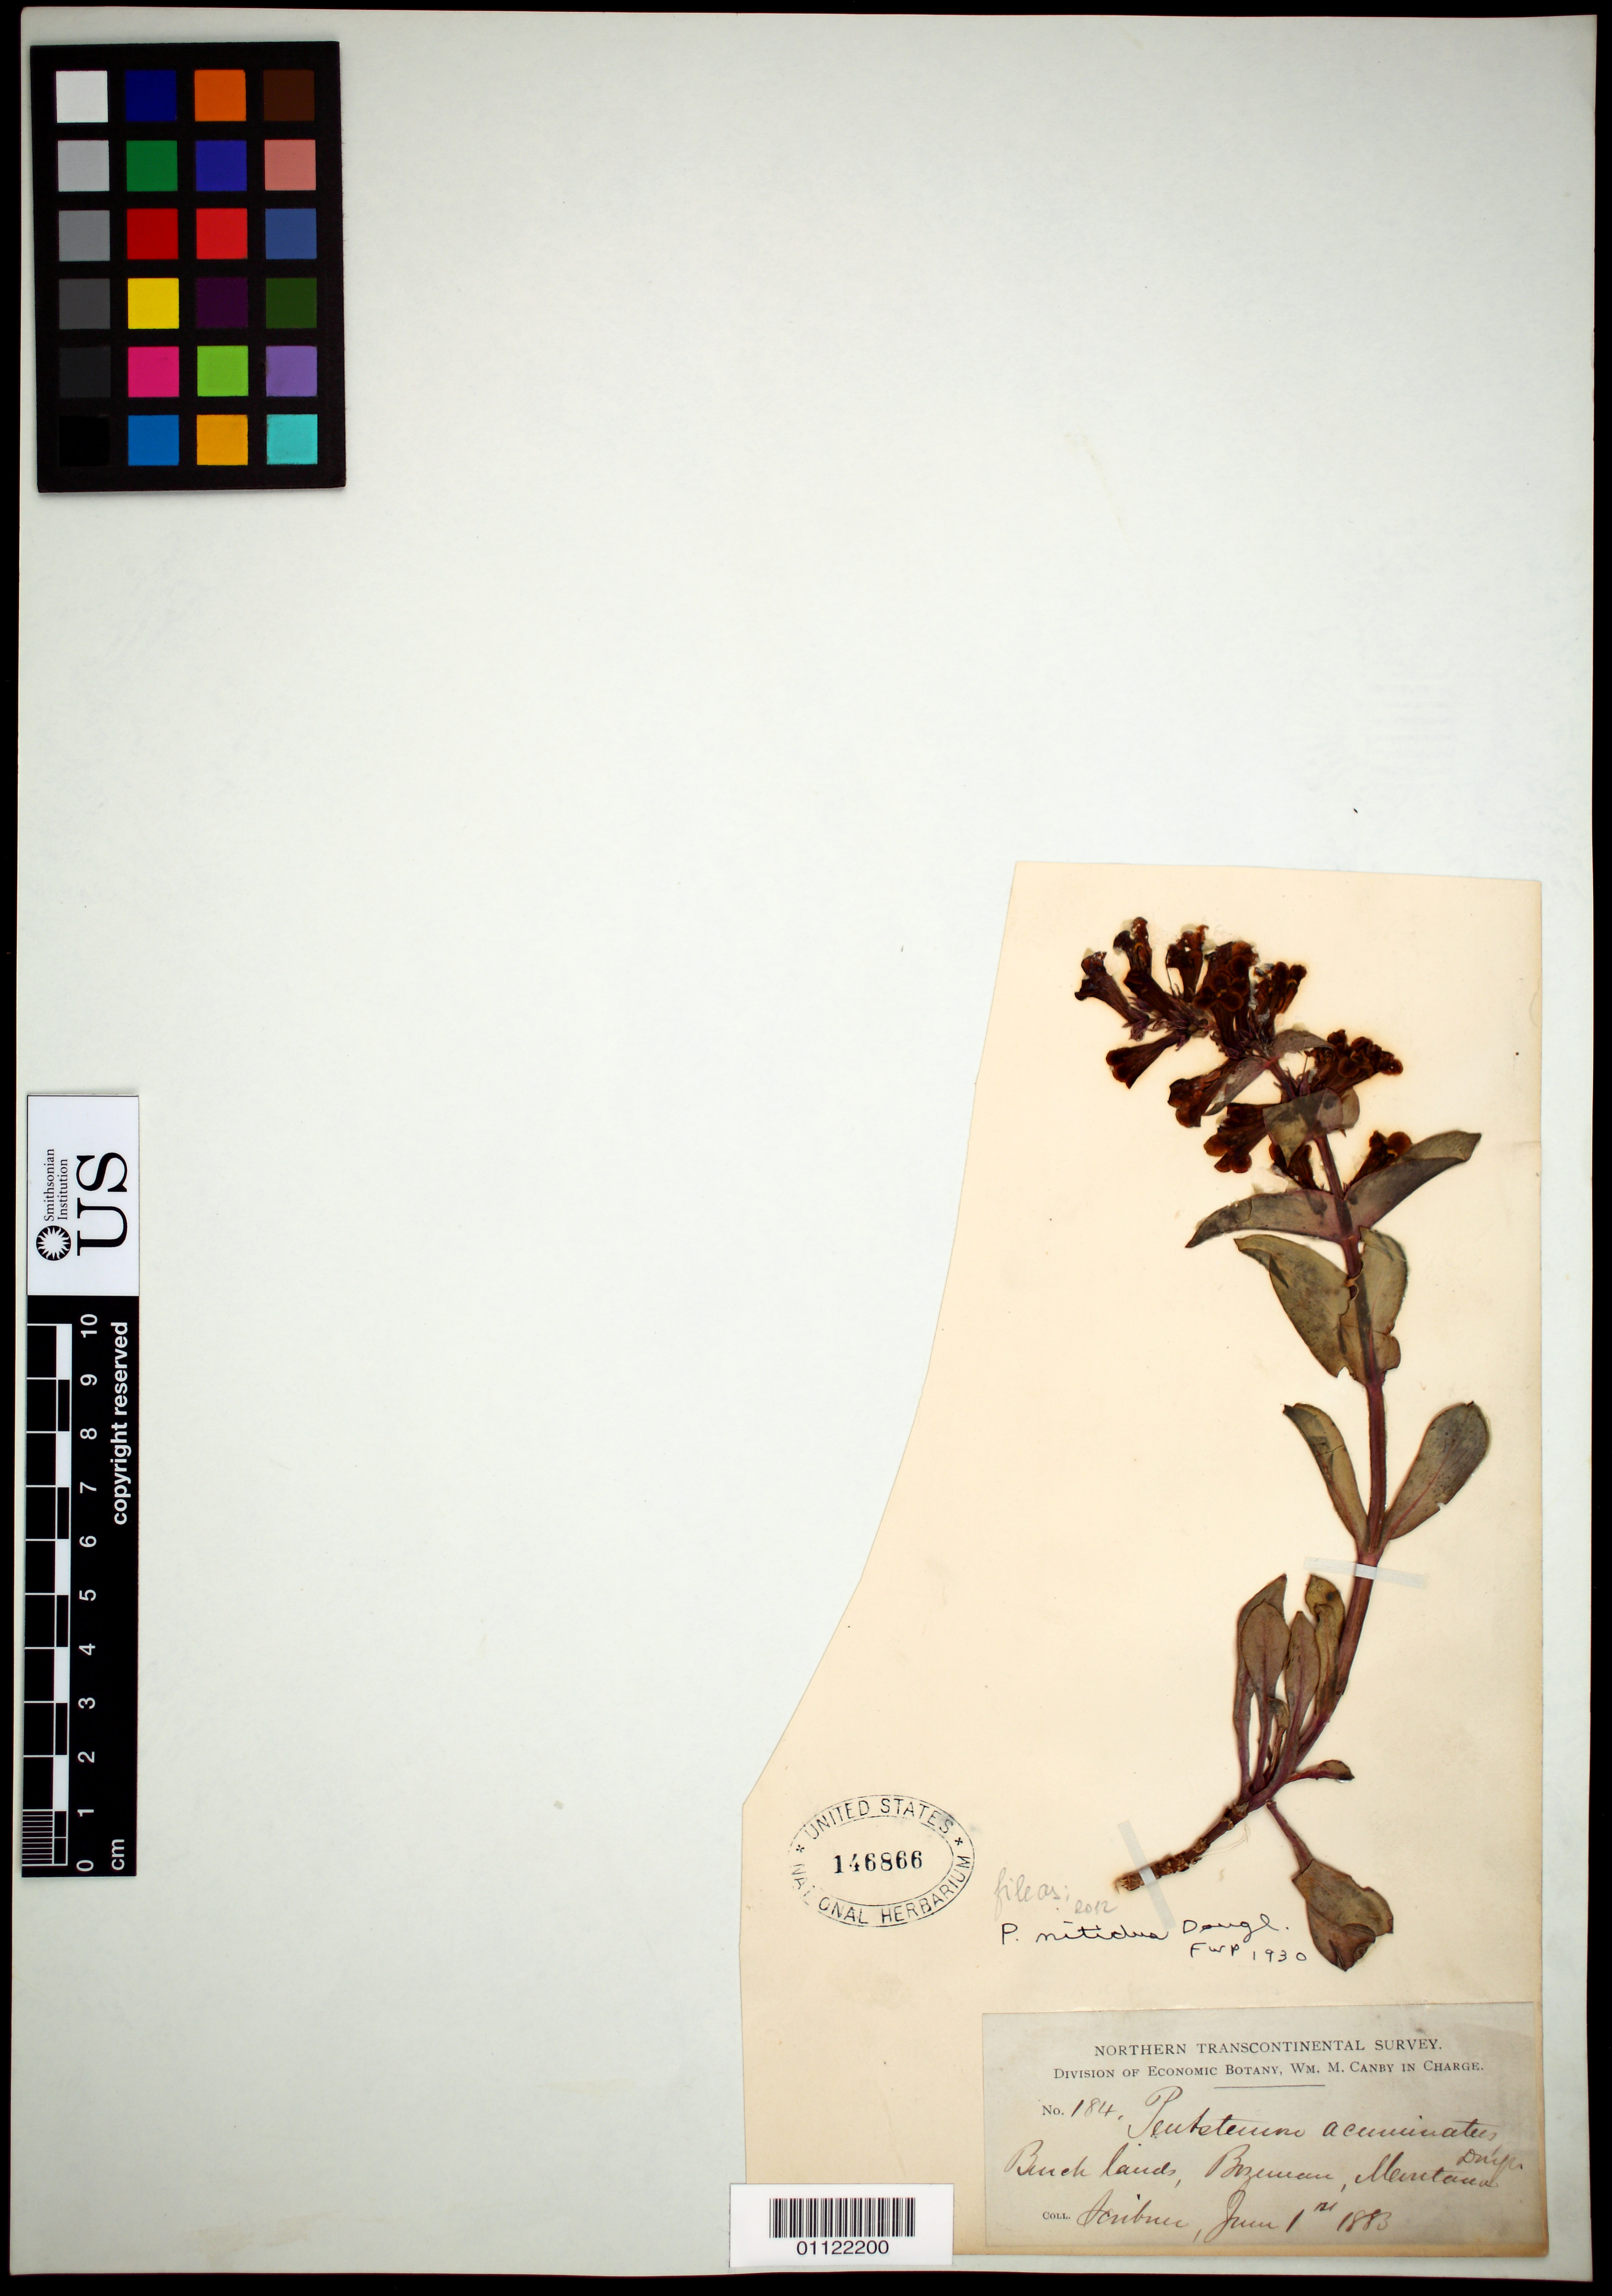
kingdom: Plantae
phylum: Tracheophyta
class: Magnoliopsida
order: Lamiales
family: Plantaginaceae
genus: Penstemon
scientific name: Penstemon nitidus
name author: Douglas ex Benth.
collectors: F. L. Scribner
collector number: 184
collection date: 1883-06-01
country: United States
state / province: Montana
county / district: Gallatin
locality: Bozeman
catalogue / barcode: US 146866